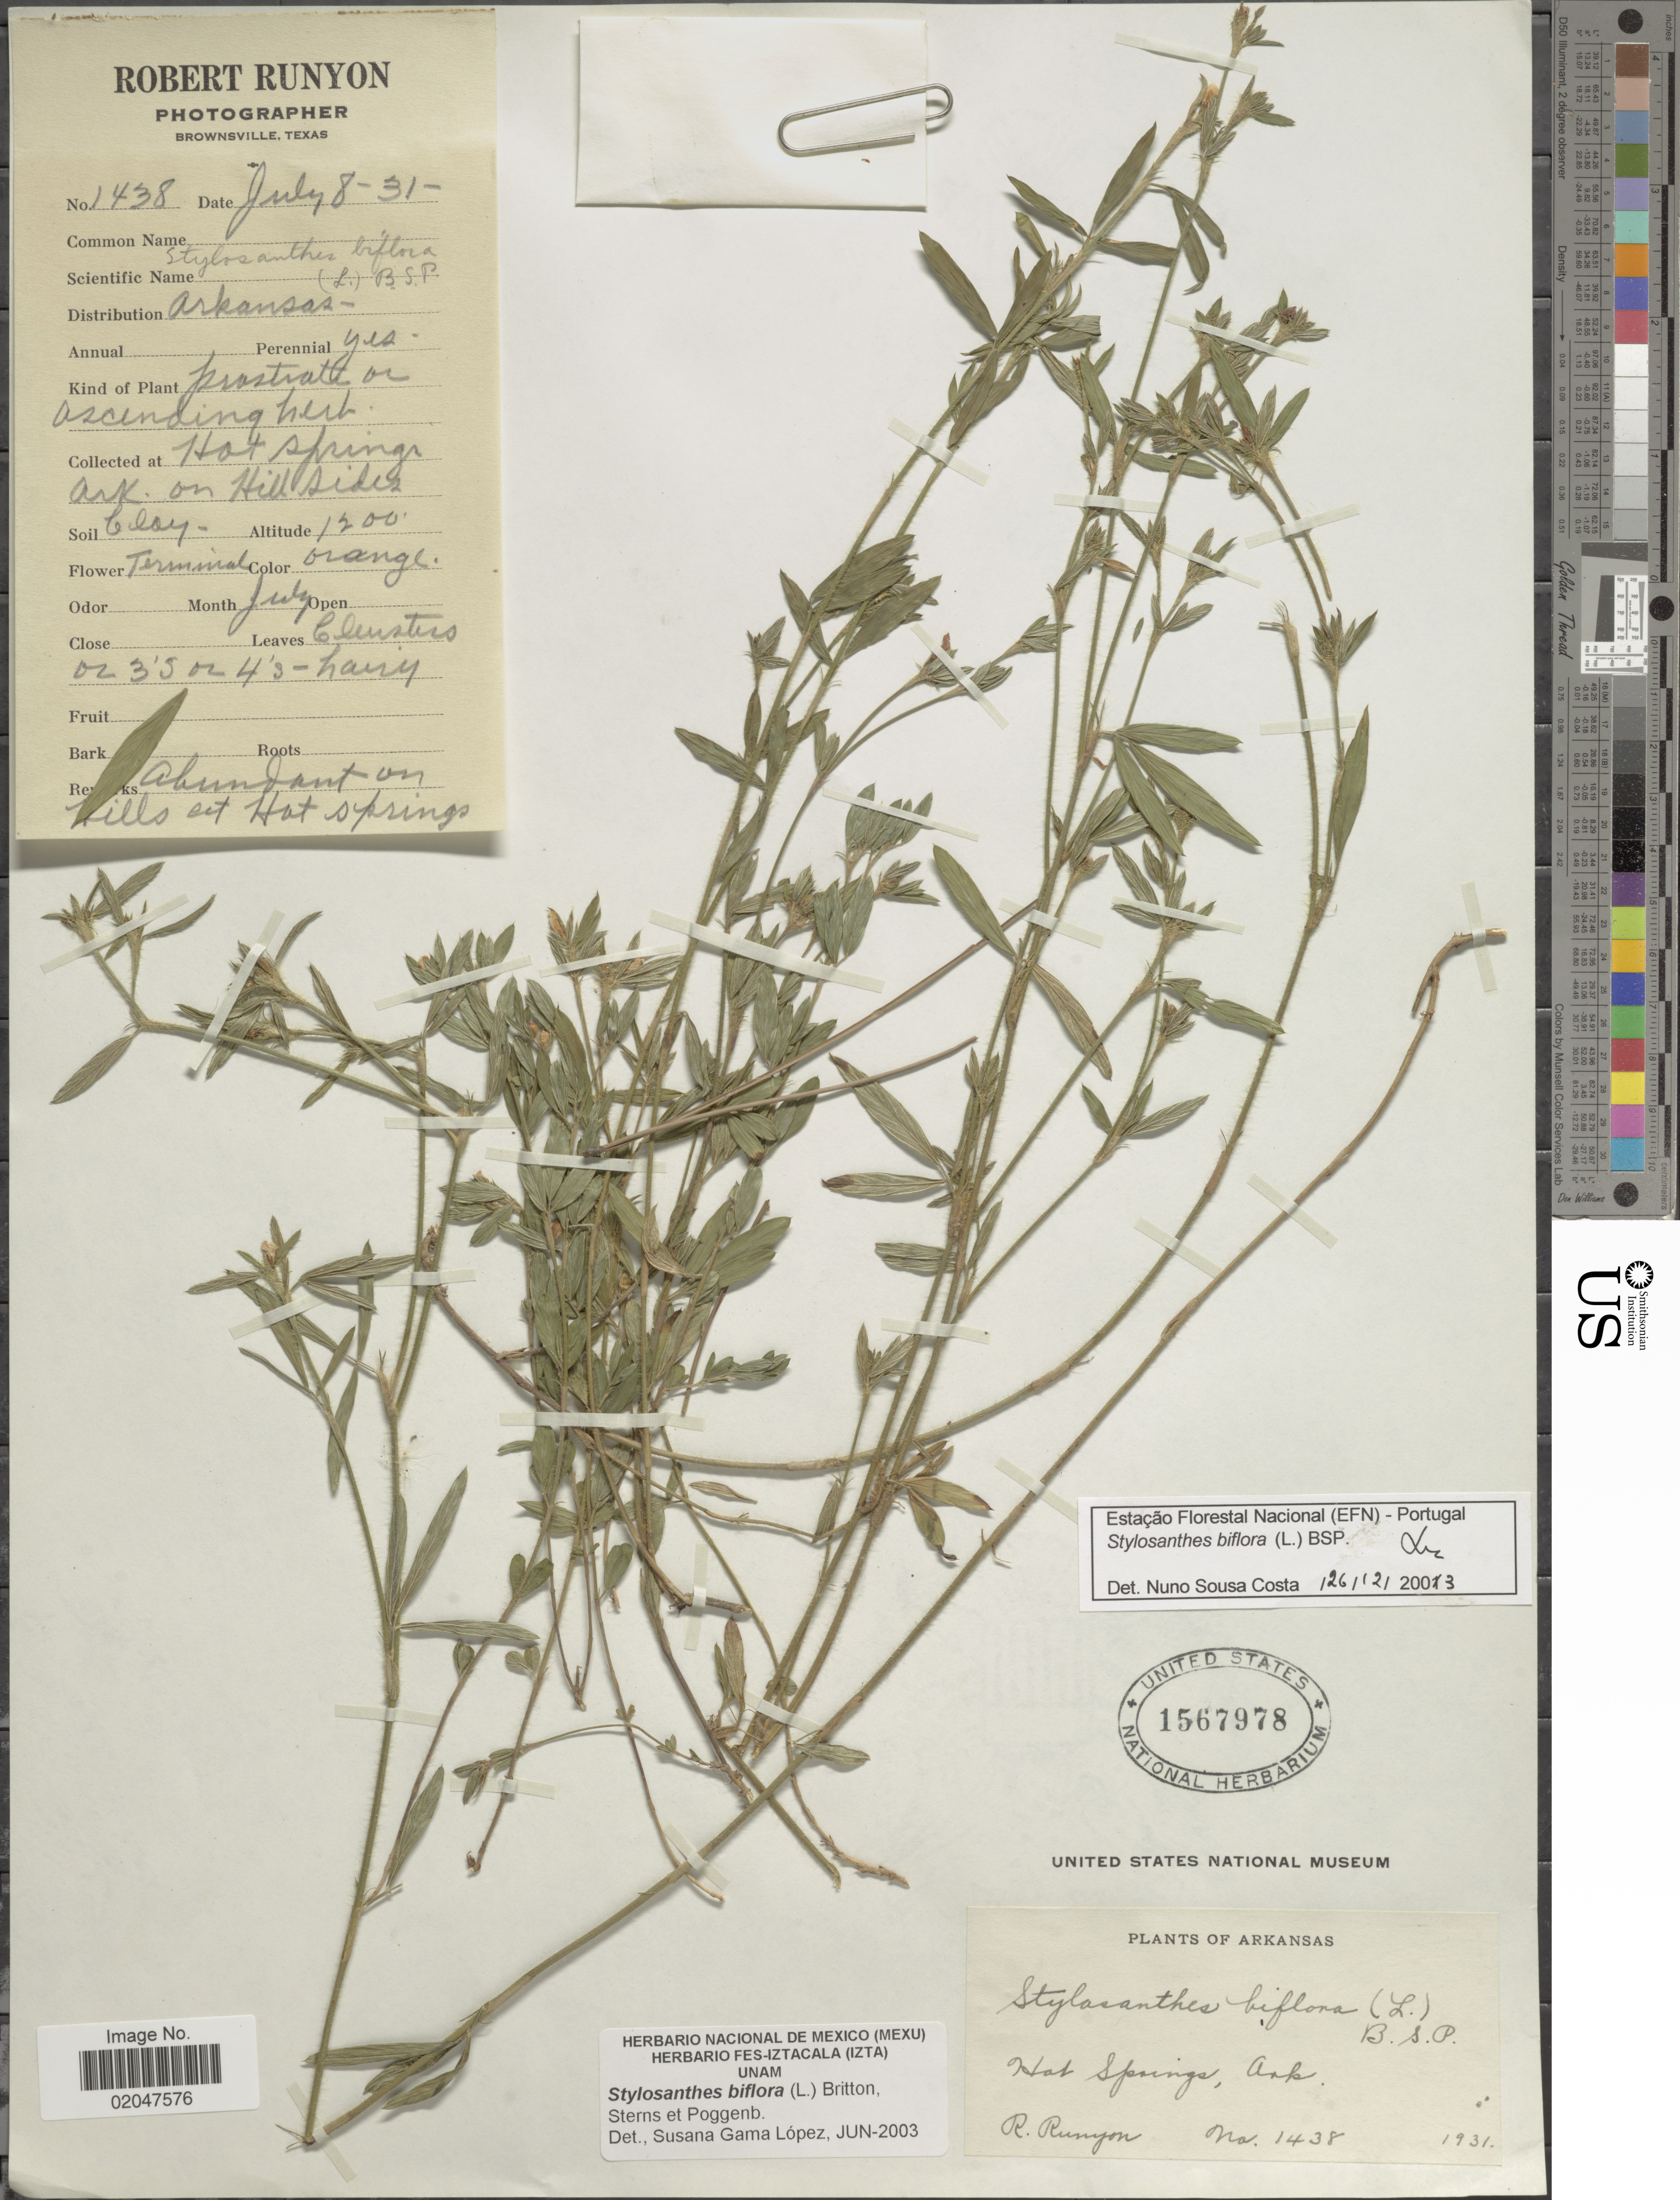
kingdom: Plantae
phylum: Tracheophyta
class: Magnoliopsida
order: Fabales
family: Fabaceae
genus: Stylosanthes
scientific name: Stylosanthes biflora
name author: (L.) Britton et al.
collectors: R. Runyon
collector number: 1438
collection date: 1931-07-08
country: United States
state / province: Arkansas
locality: Hot Springs, Ark.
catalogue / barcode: US 1567978